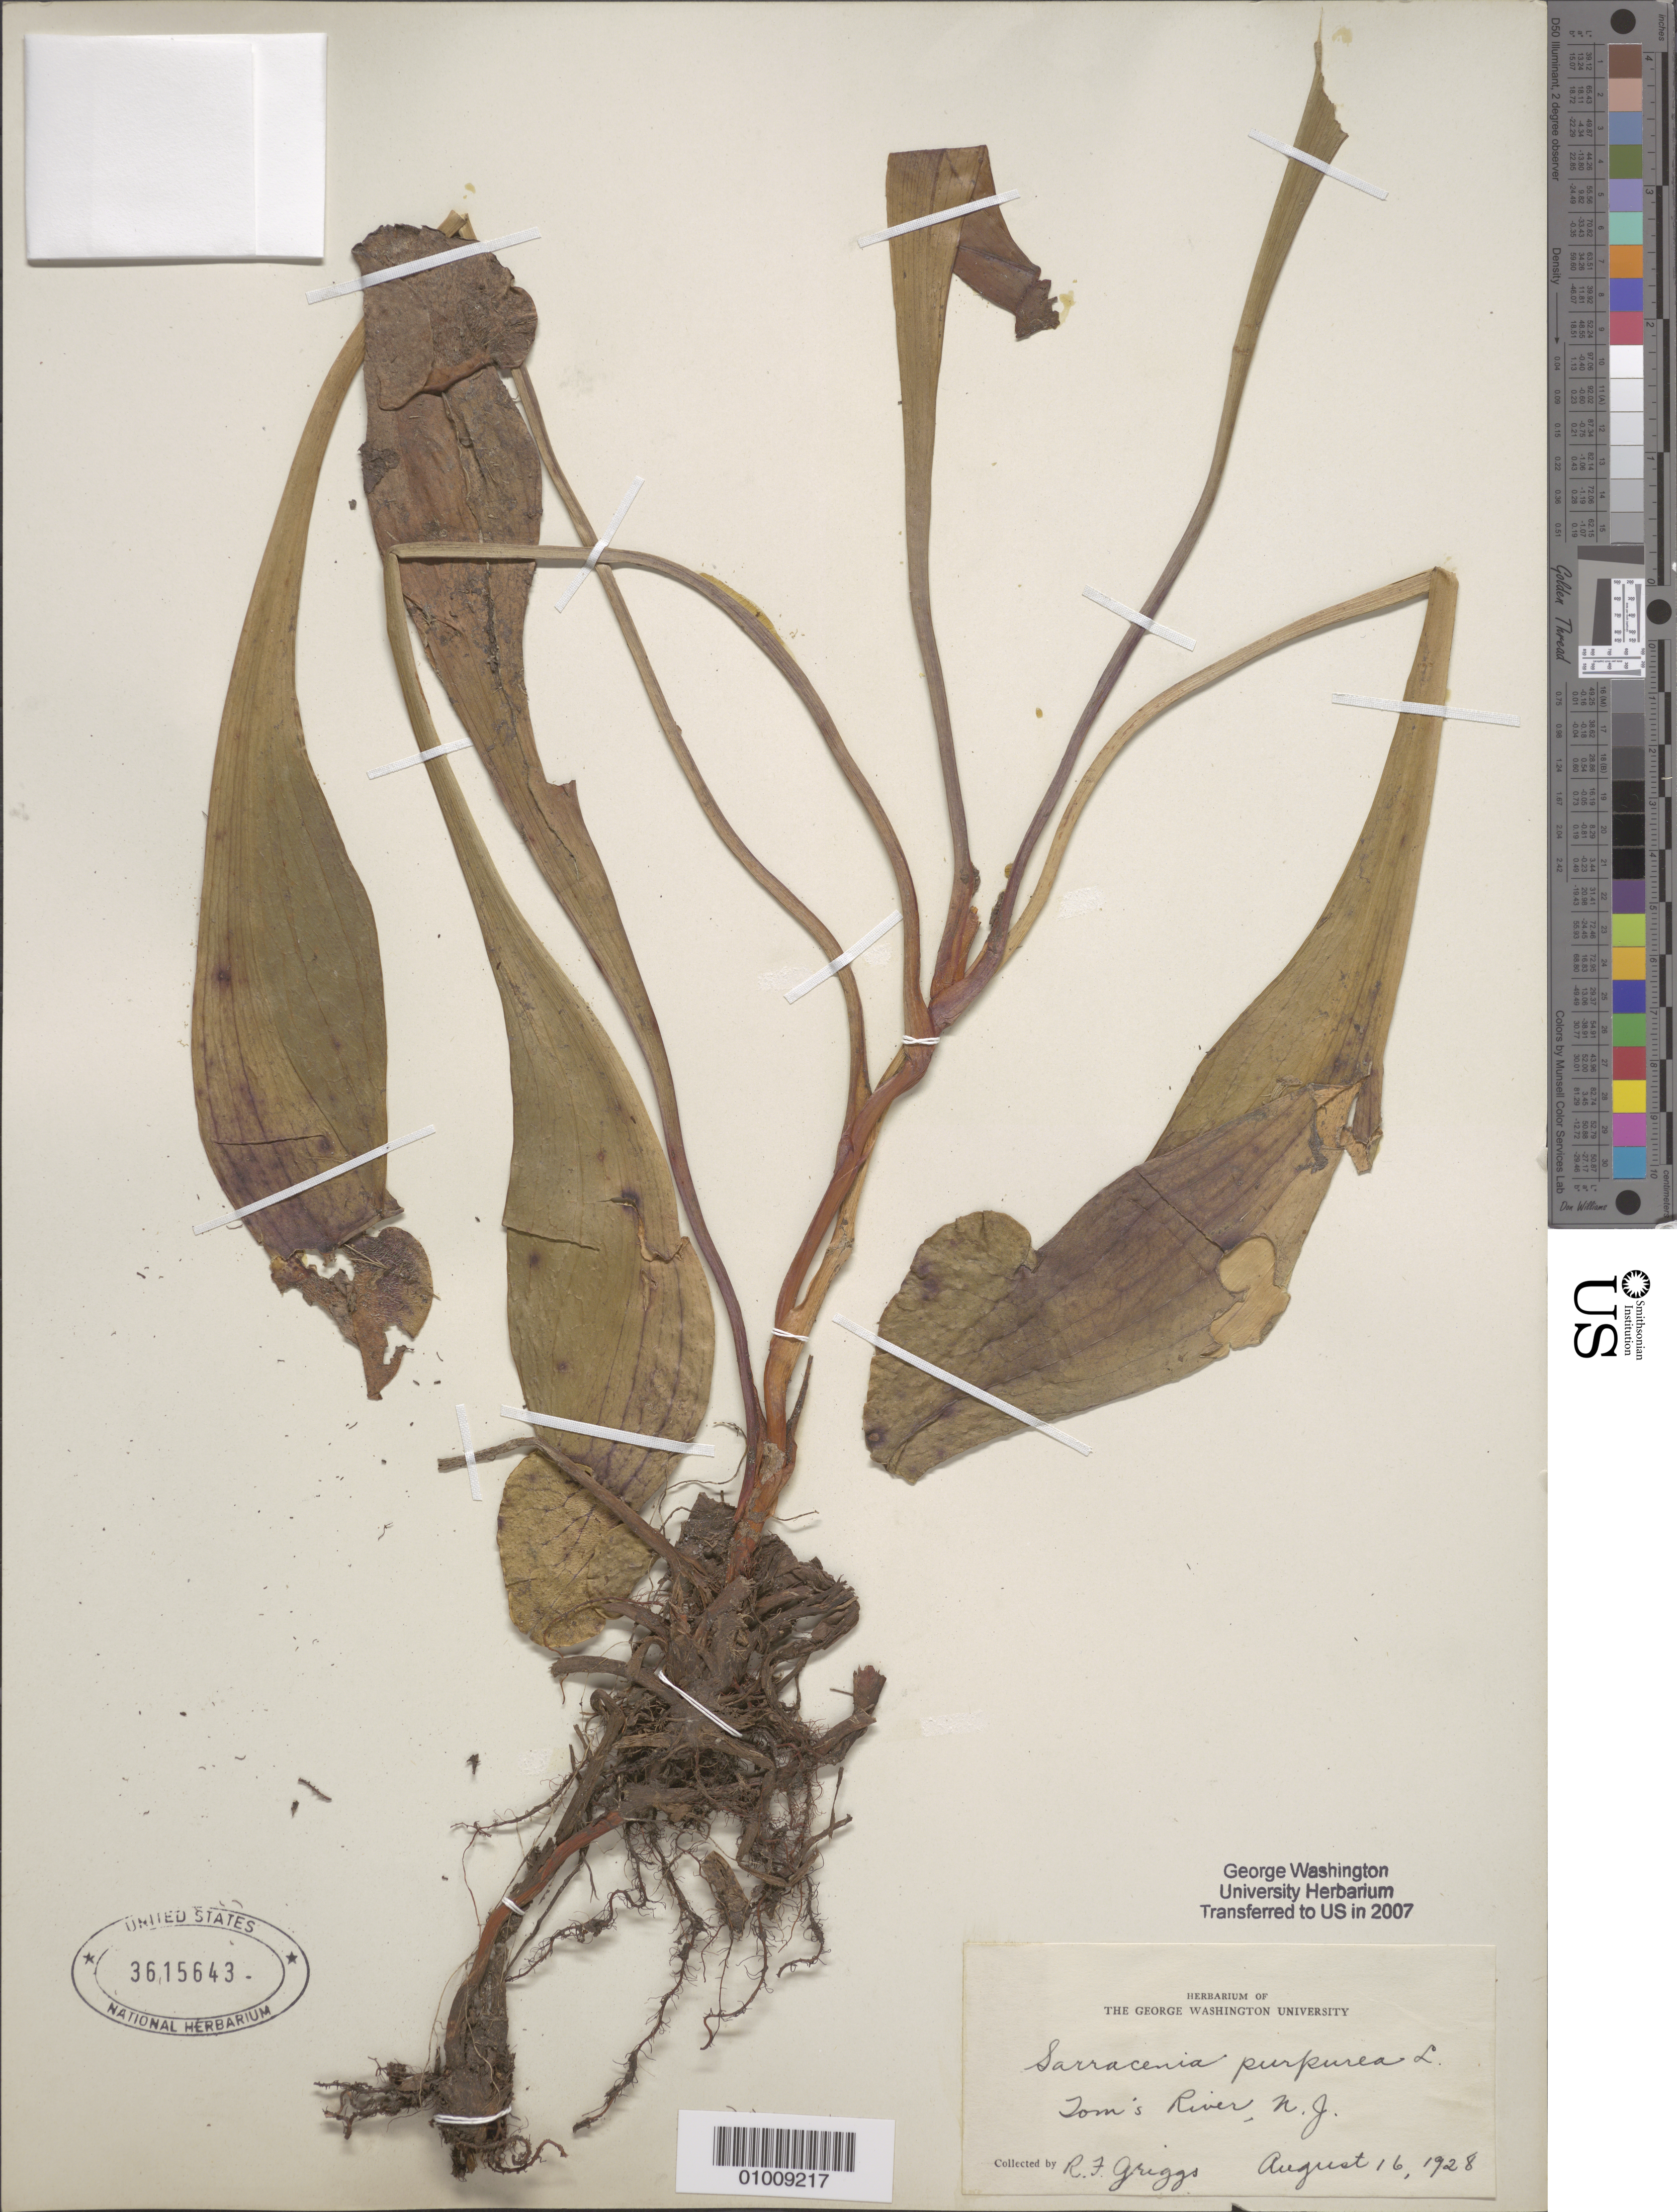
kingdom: Plantae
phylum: Tracheophyta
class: Magnoliopsida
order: Ericales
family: Sarraceniaceae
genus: Sarracenia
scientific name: Sarracenia purpurea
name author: L.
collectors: R. F. Griggs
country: United States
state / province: New Jersey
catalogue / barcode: US 3615643